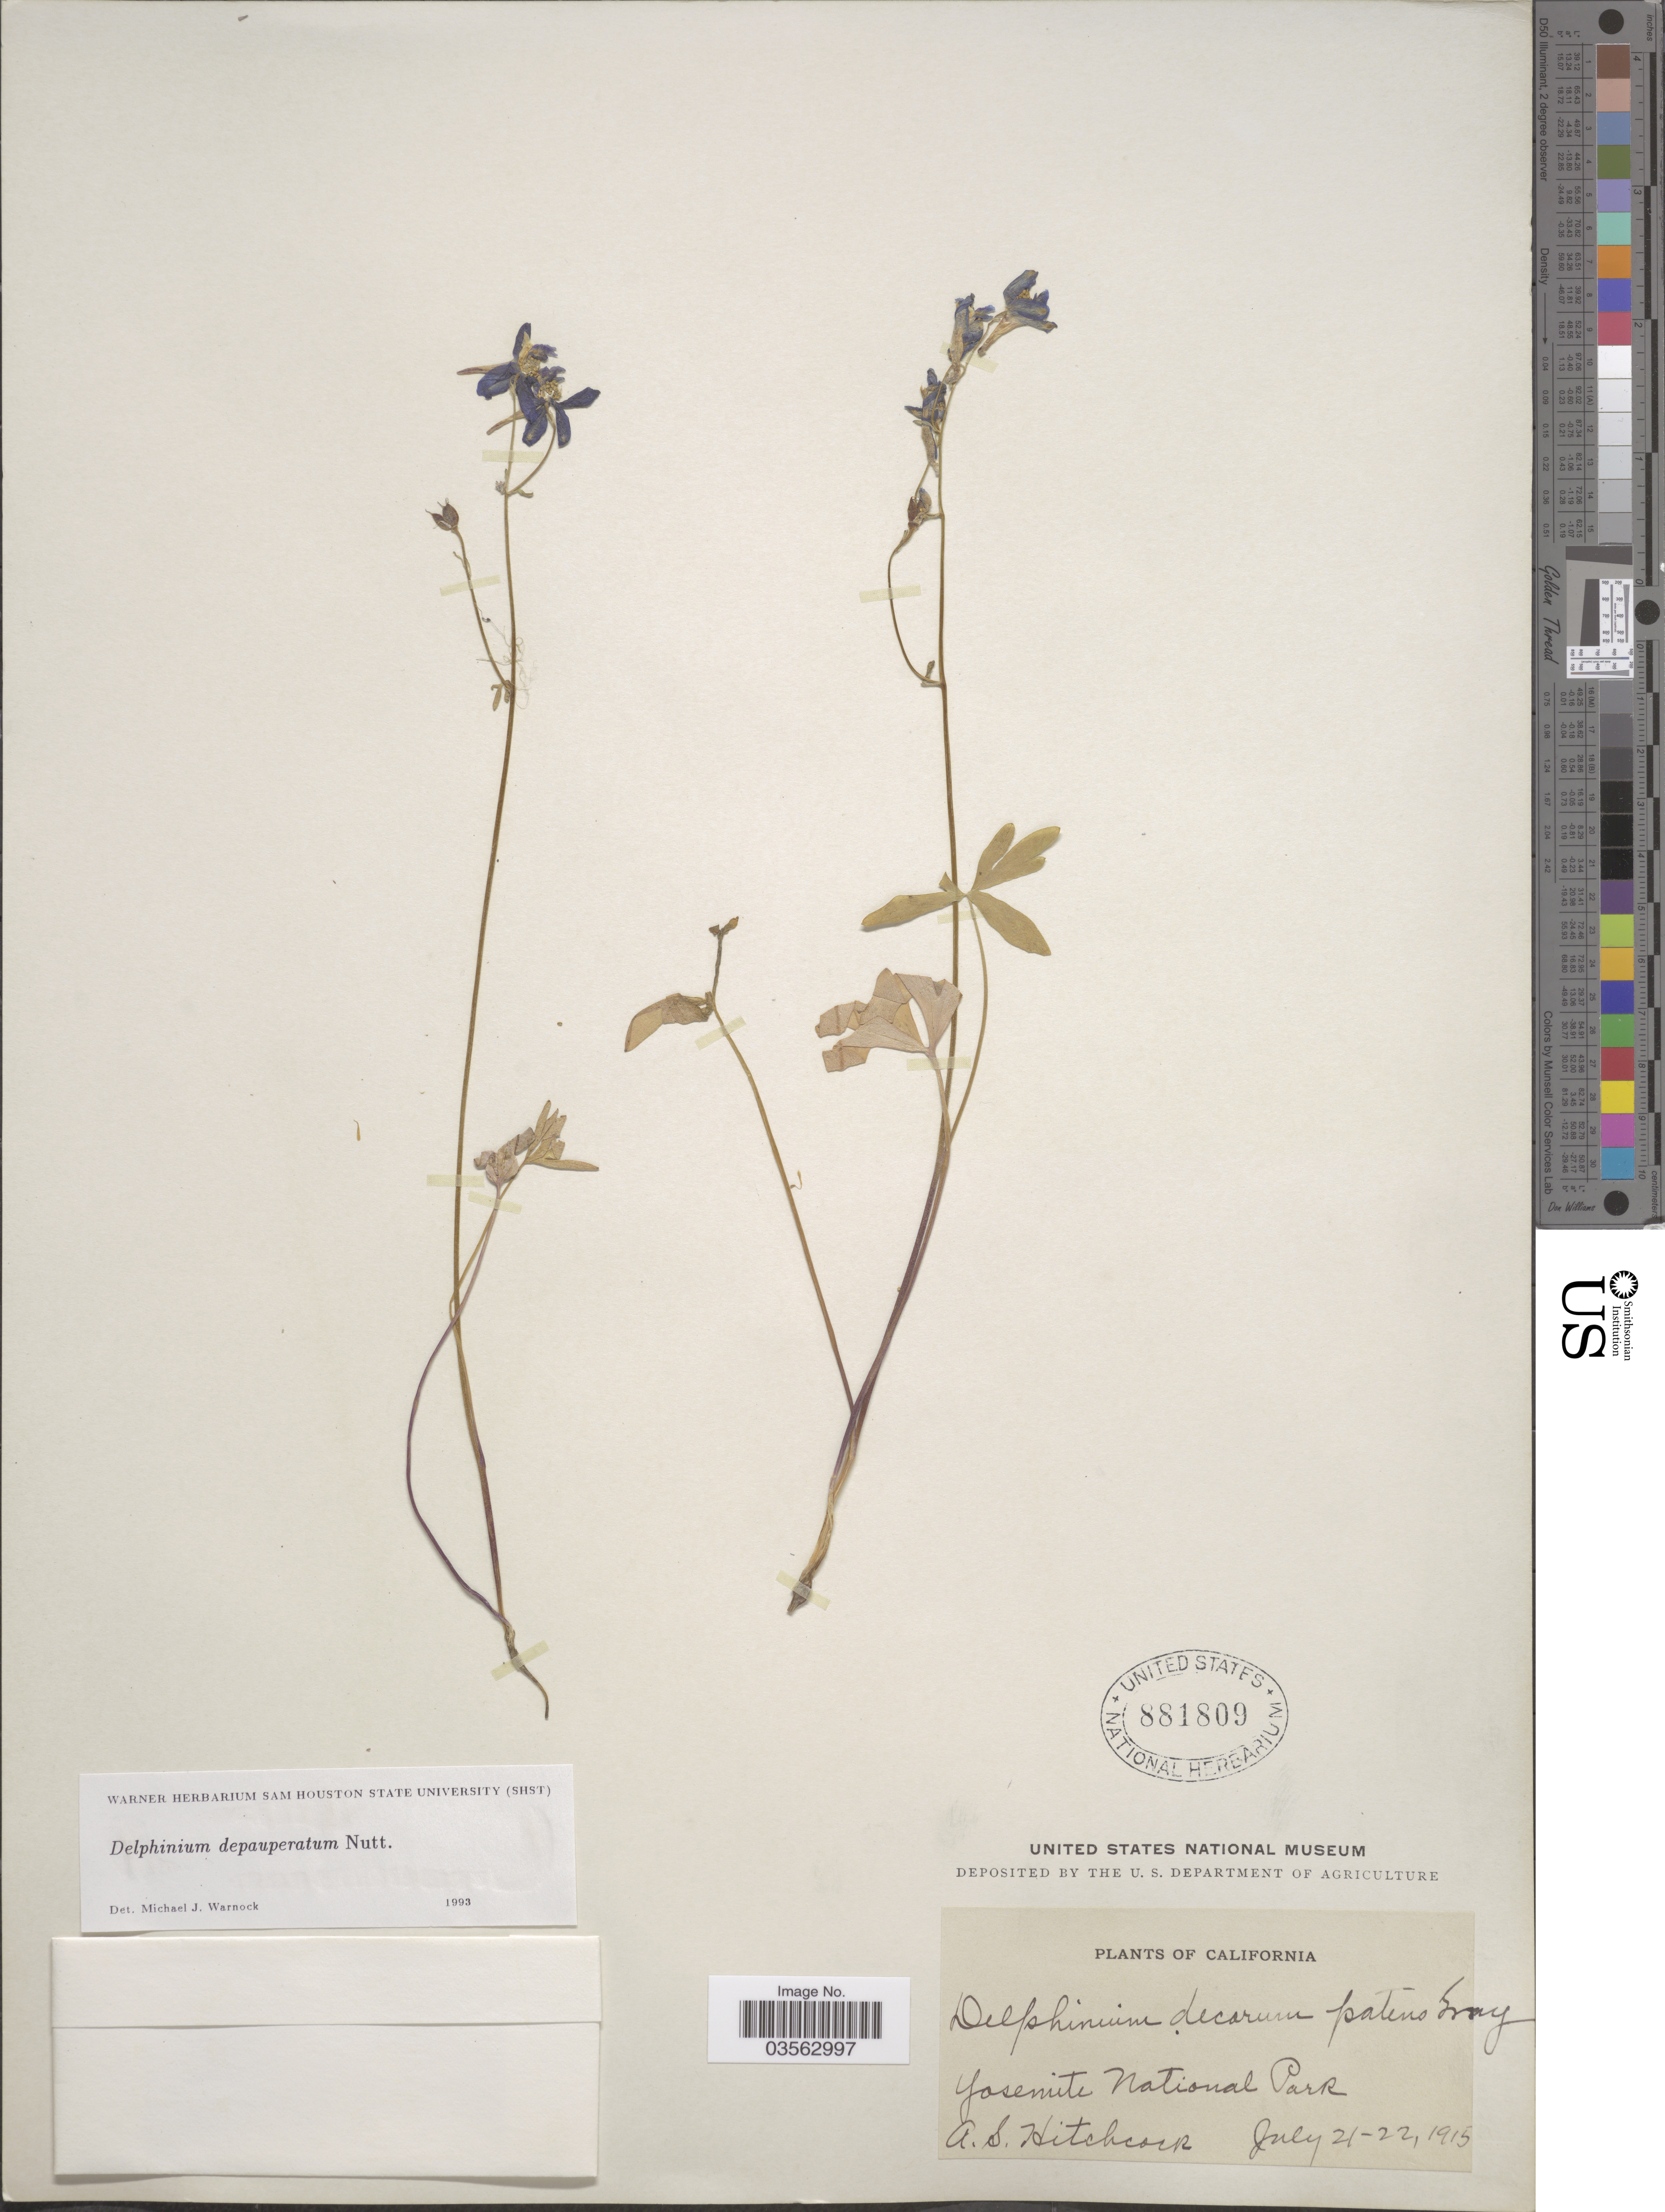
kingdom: Plantae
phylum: Tracheophyta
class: Magnoliopsida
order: Ranunculales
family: Ranunculaceae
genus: Delphinium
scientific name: Delphinium depauperatum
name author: Nutt.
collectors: A. S. Hitchcock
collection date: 1915-07-21/1915-07-22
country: United States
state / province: California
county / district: Mariposa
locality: Yosemite National Park.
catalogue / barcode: US 881809